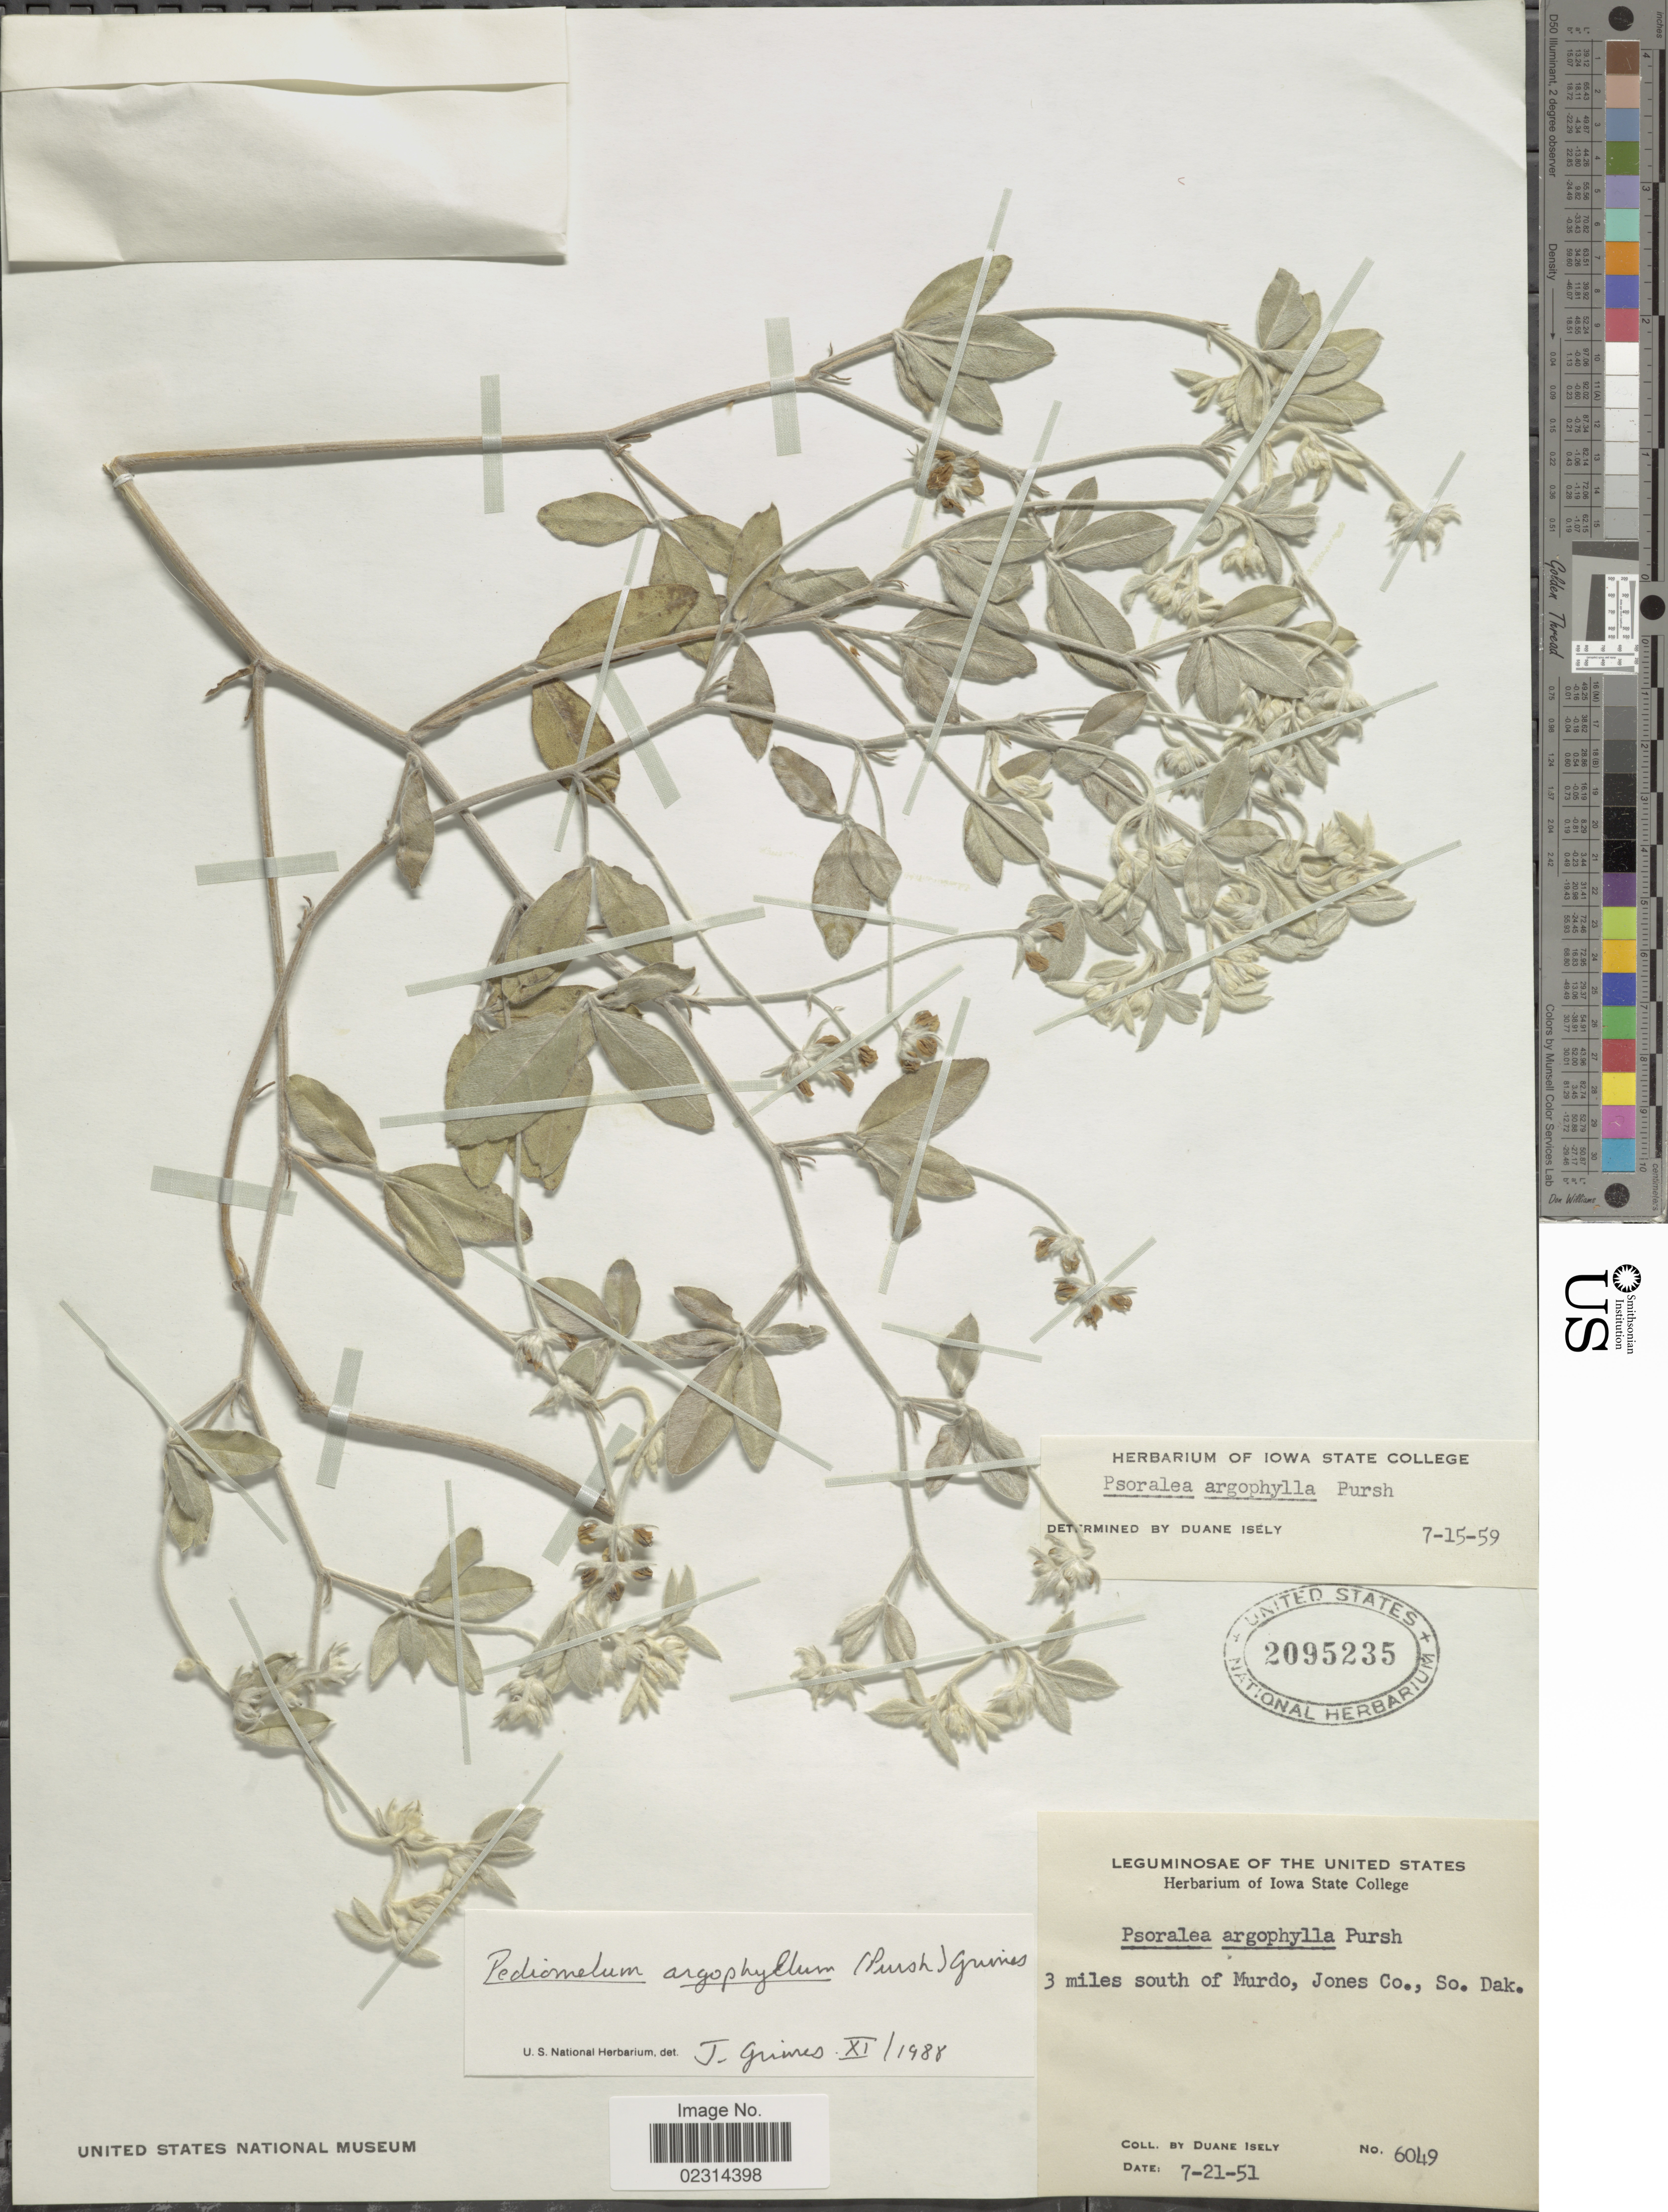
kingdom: Plantae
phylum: Tracheophyta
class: Magnoliopsida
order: Fabales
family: Fabaceae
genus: Pediomelum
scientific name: Pediomelum argophyllum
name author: (Pursh) J.W. Grimes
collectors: D. Isely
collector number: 6049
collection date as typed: Transcribed d/m/y: 21/7/51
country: United States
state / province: South Dakota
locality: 3 miles south of Murdo, Jones Co.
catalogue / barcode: US 2095235